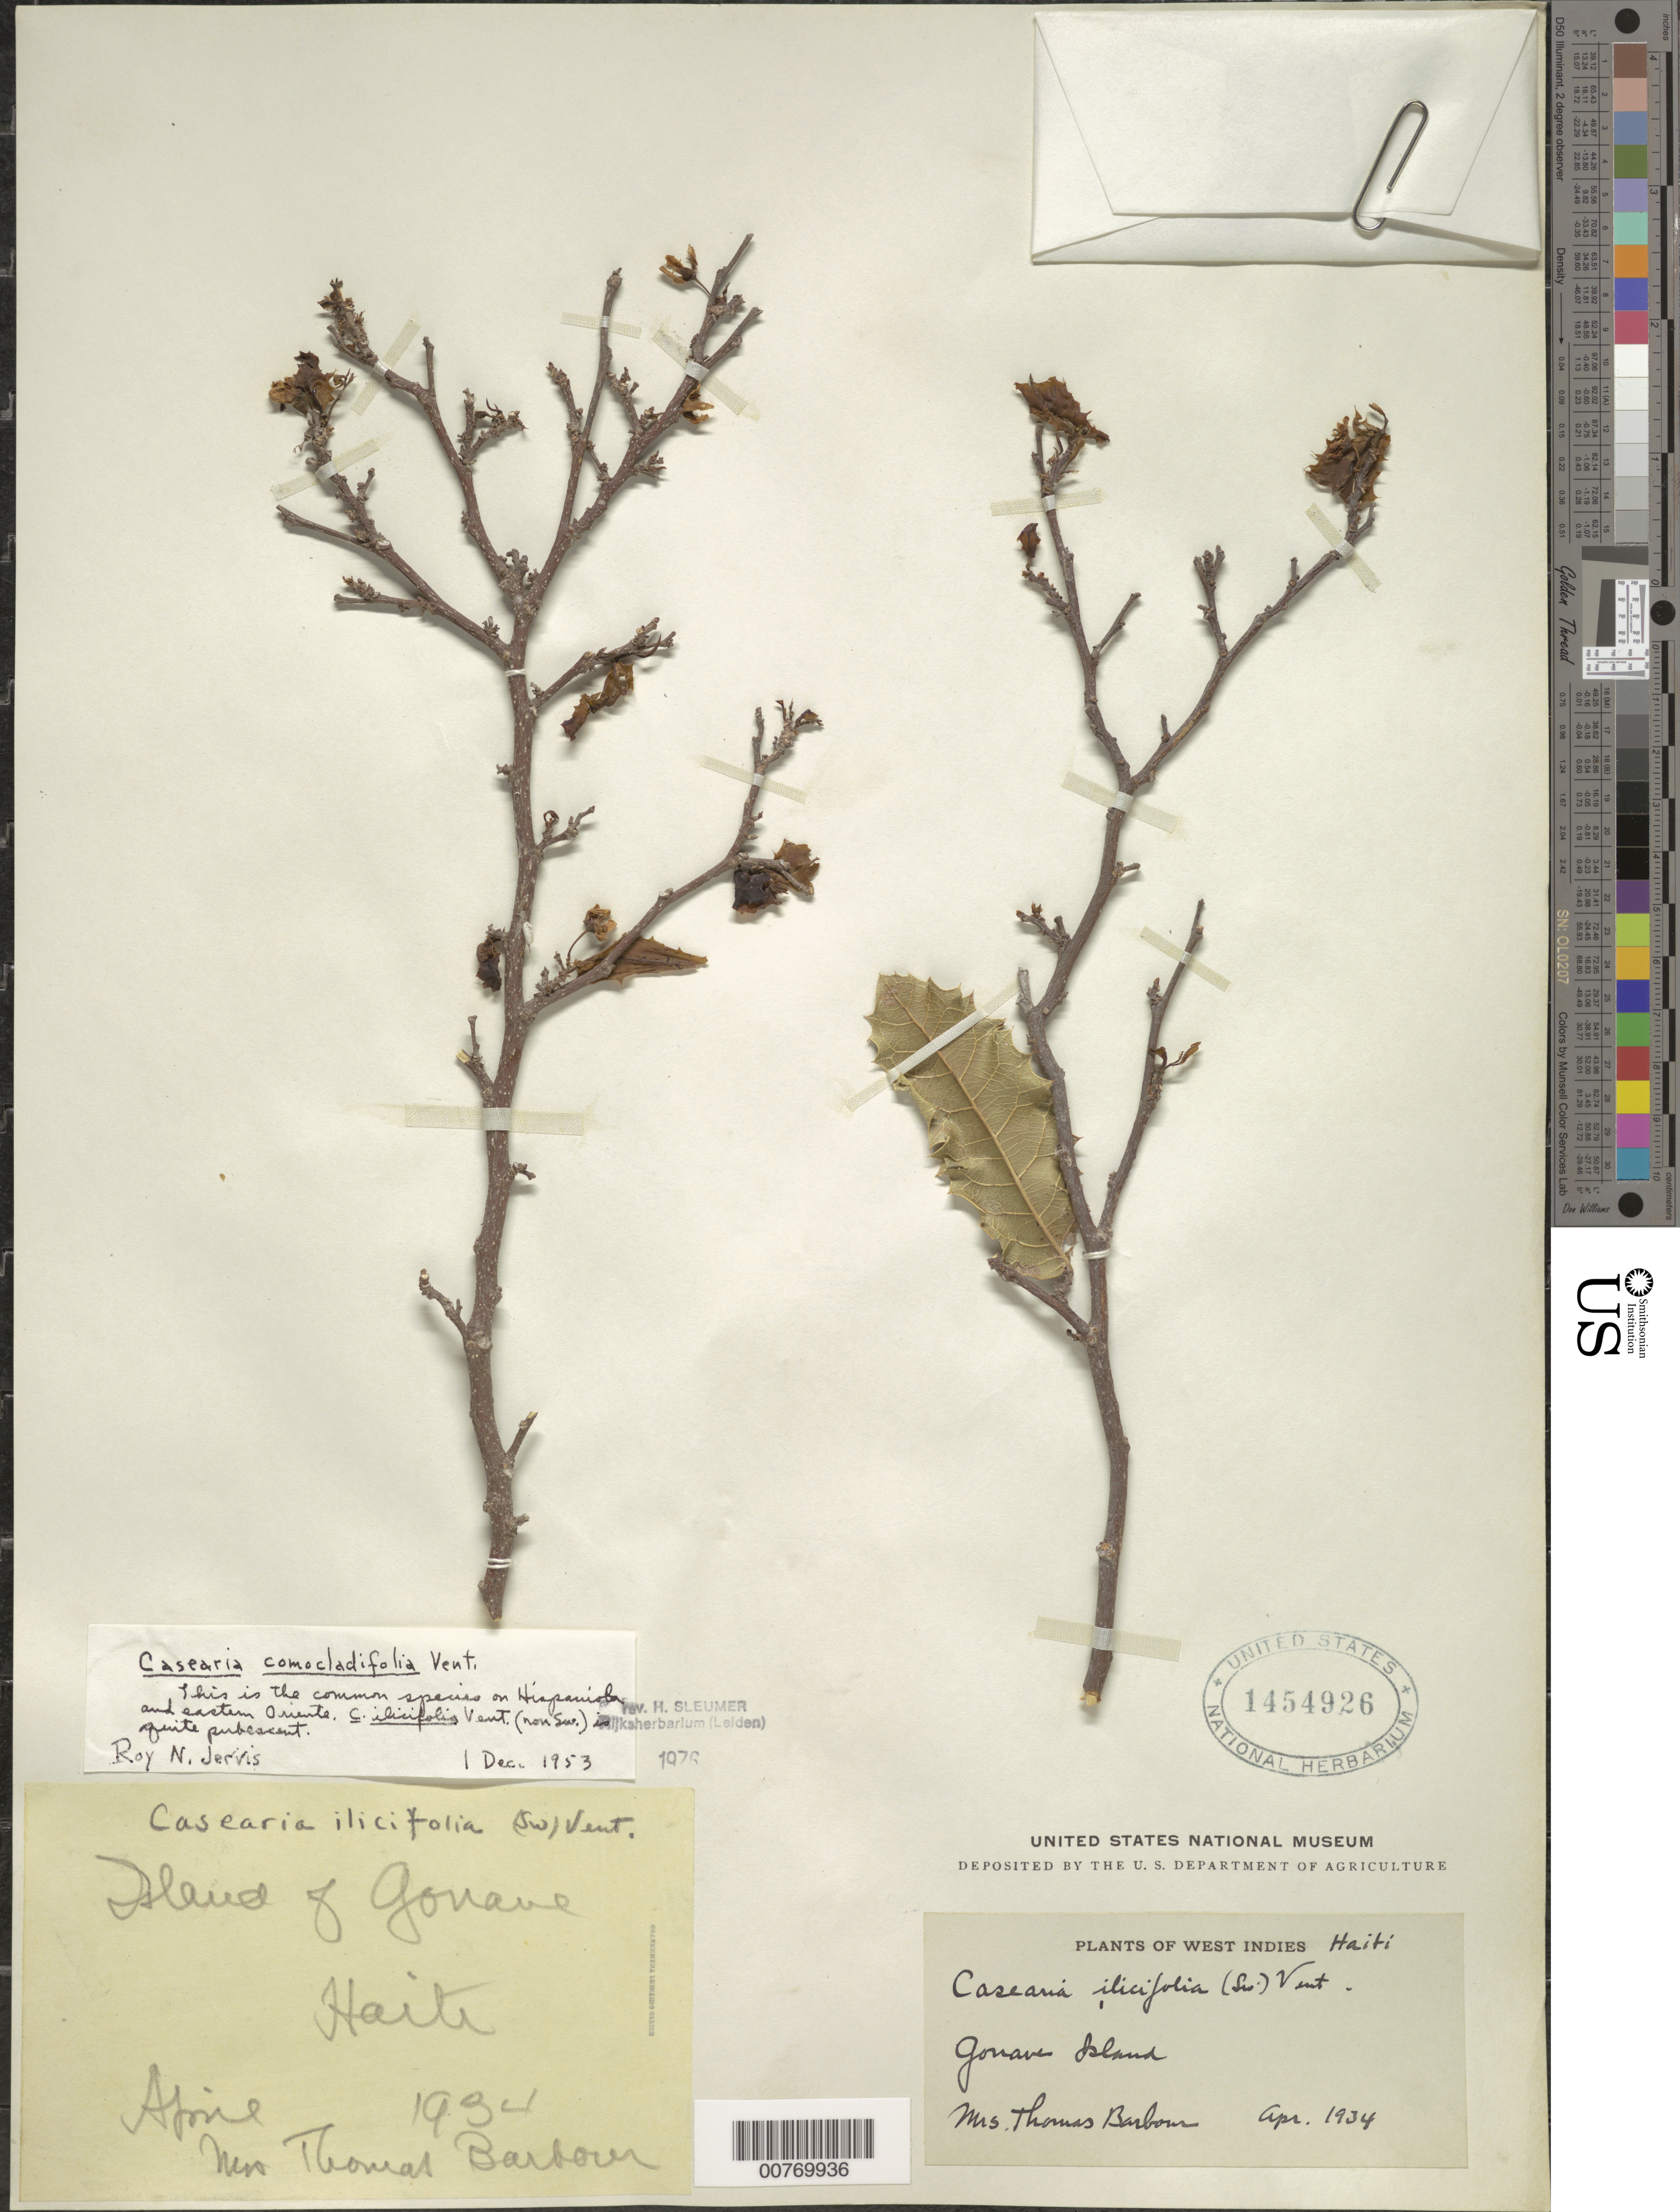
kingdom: Plantae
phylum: Tracheophyta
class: Magnoliopsida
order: Malpighiales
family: Salicaceae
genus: Casearia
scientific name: Casearia comocladifolia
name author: Vent.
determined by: Sleumer, H. O.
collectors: T. Barbom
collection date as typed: Apr 1934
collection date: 1934-04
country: Haiti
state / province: Ouest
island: Hispaniola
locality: Gonave Island.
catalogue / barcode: US 1454926